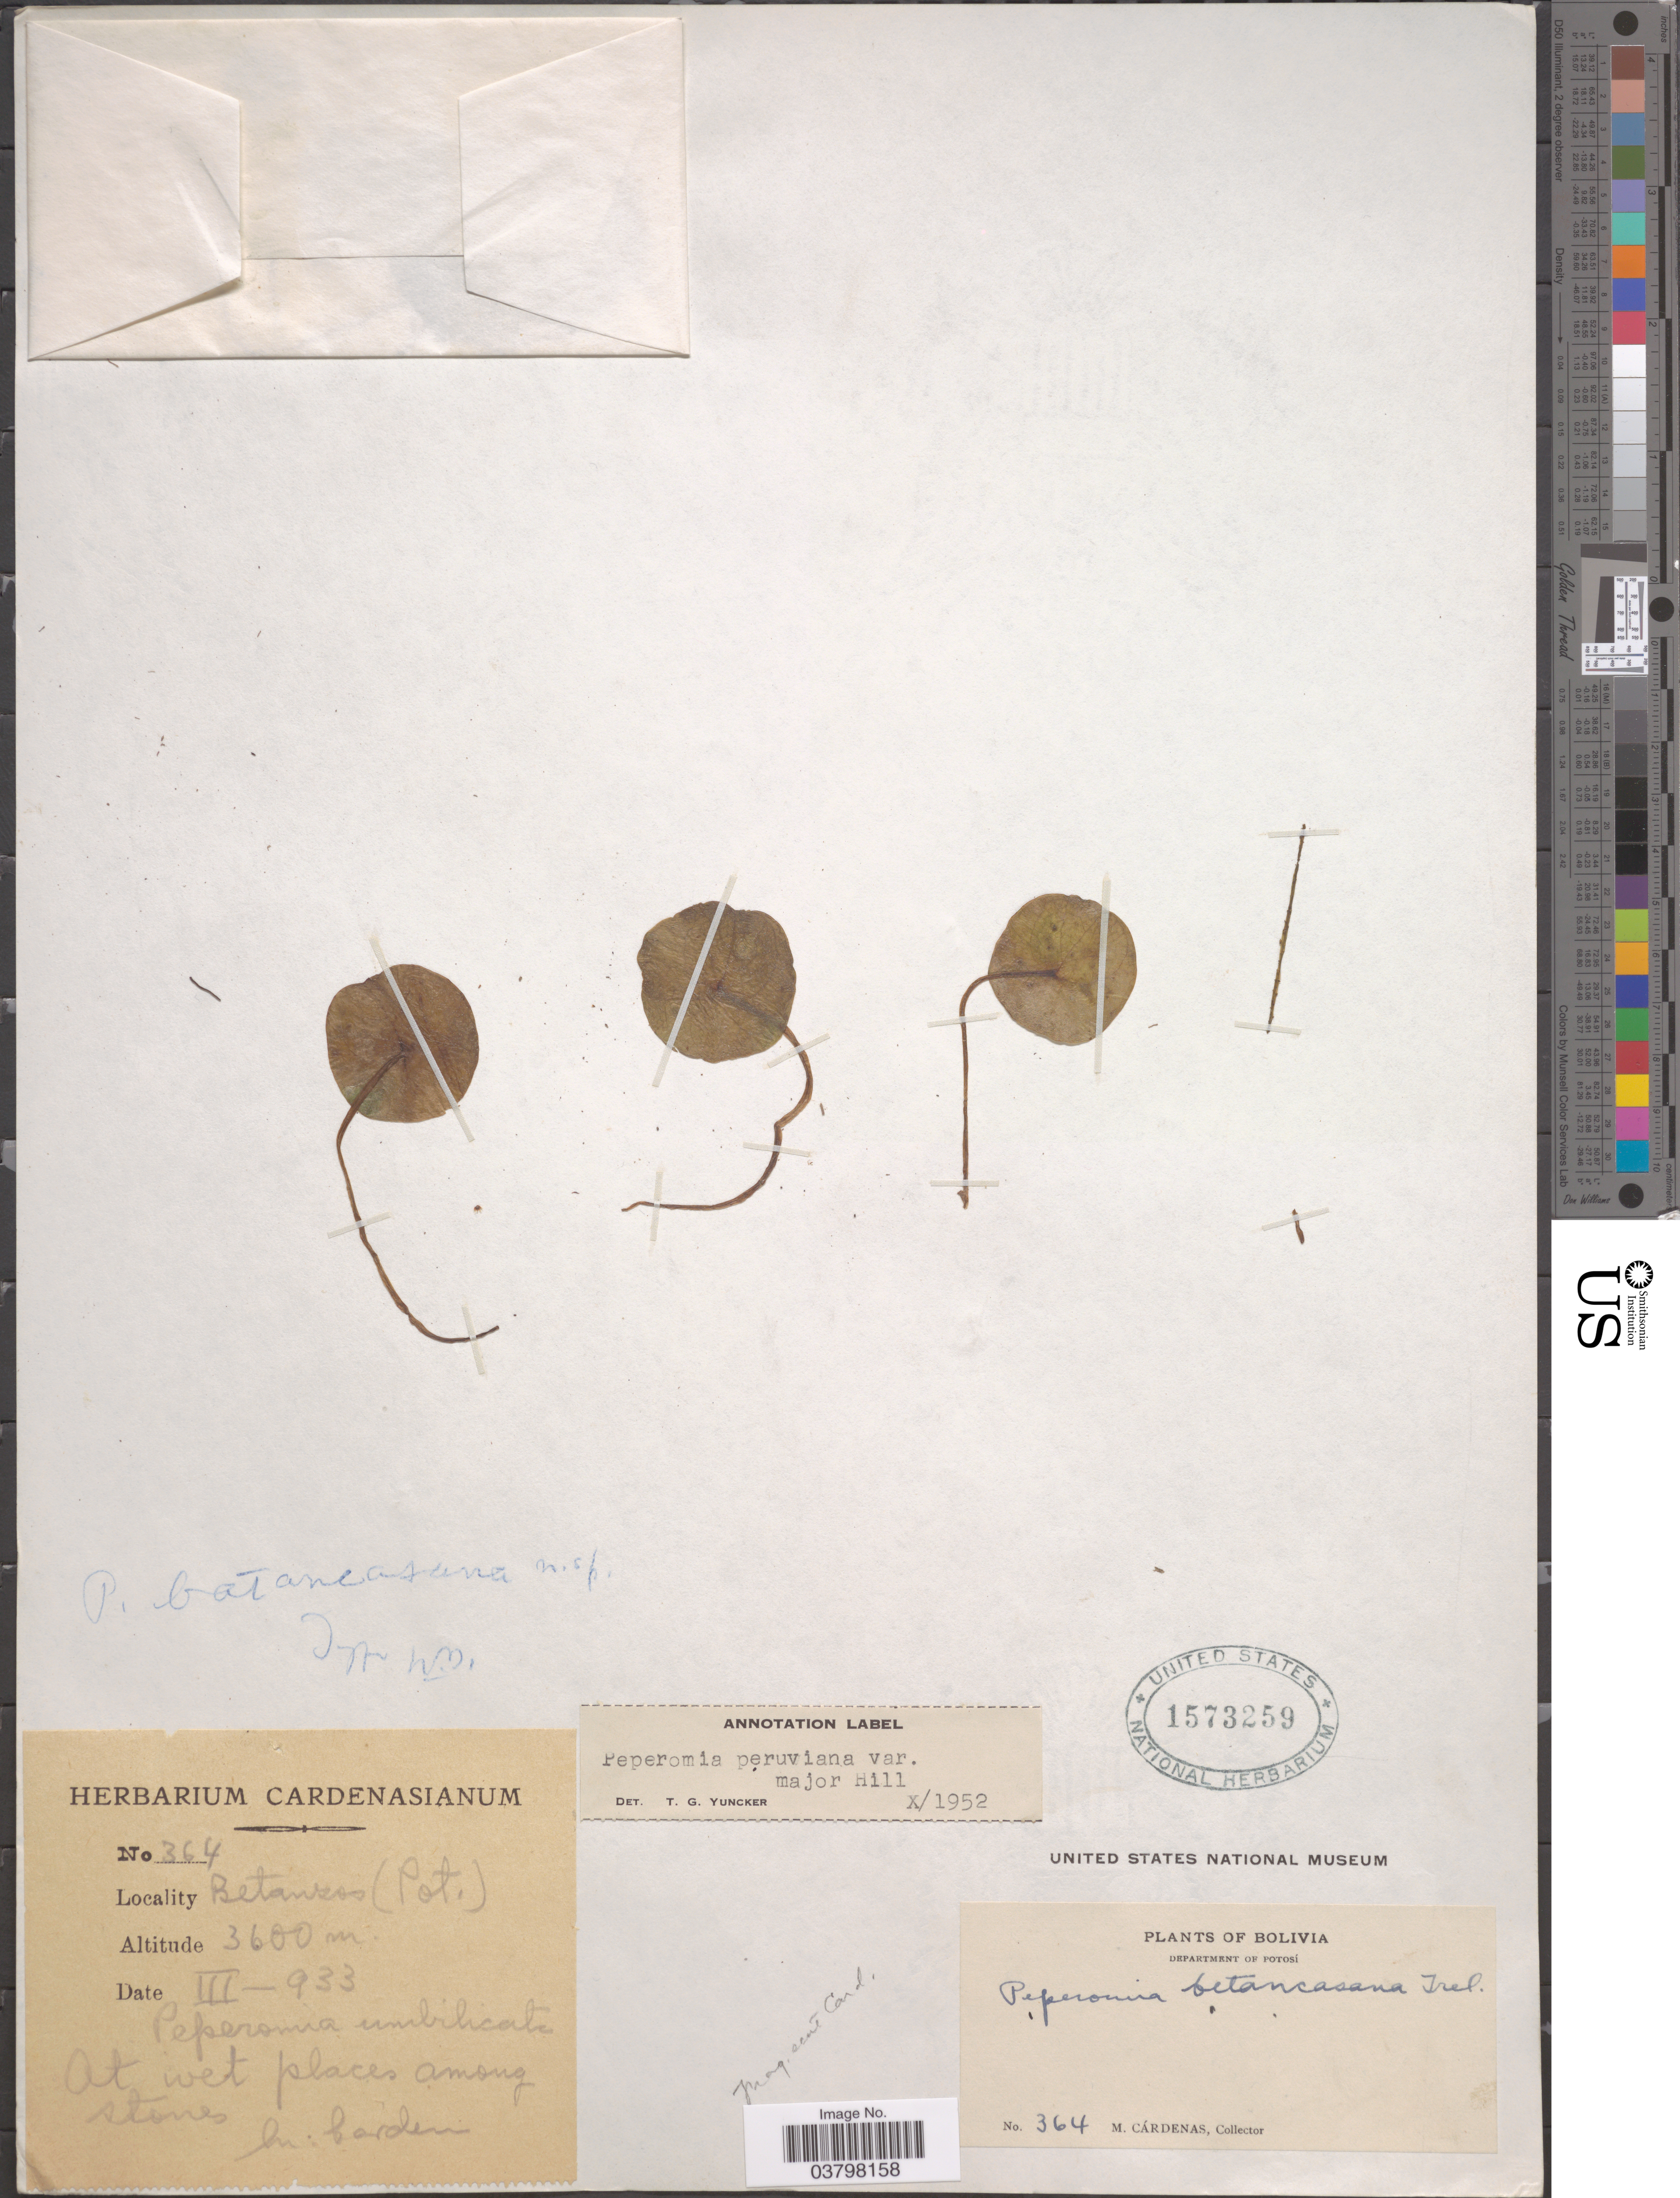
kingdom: Plantae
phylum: Tracheophyta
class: Magnoliopsida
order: Piperales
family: Piperaceae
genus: Peperomia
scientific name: Peperomia peruviana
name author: (Miq.) Dahlst.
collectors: M. Cárdenas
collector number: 364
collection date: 1933-03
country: Bolivia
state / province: Potosi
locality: Betanzos (Pot). Department of Potosí.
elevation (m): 3600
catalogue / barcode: US 1573259